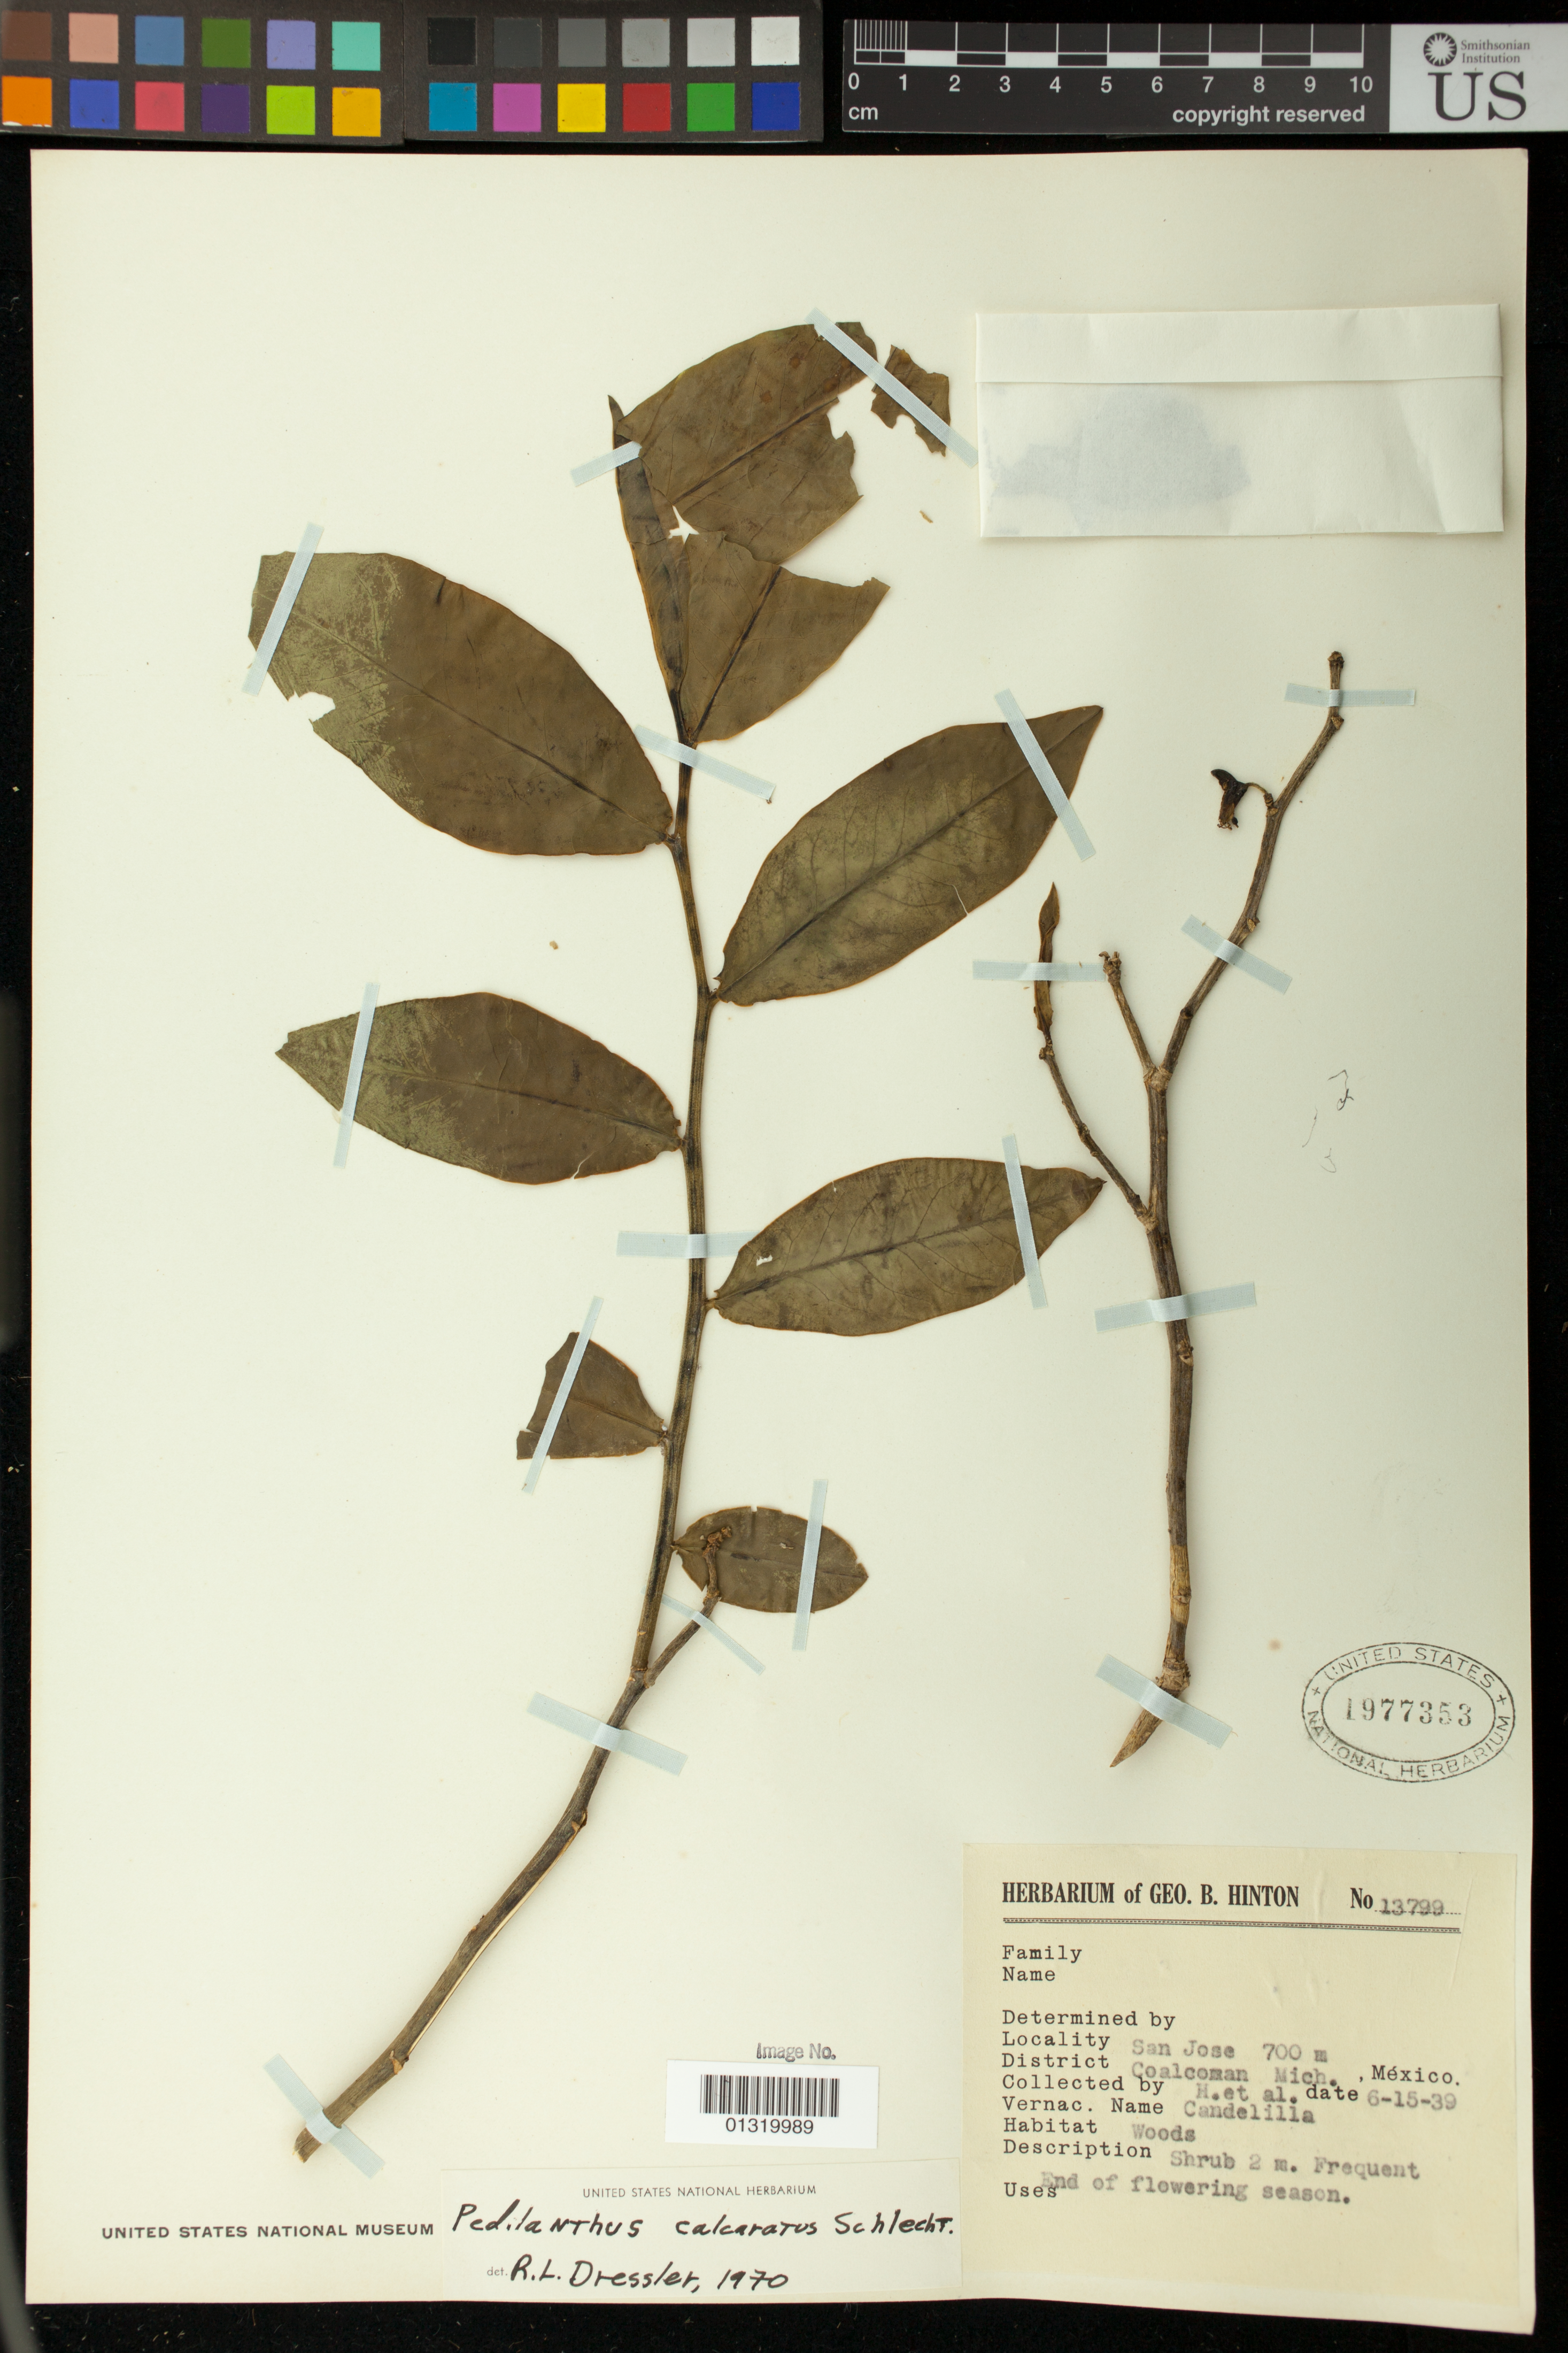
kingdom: Plantae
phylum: Tracheophyta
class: Magnoliopsida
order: Malpighiales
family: Euphorbiaceae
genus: Pedilanthus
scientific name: Pedilanthus calcaratus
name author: Schltdl.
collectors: G. B. Hinton & et al.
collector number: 13799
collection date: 1939-06-15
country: Mexico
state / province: Michoacán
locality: San Jose, Coalcomán Mich.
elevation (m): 700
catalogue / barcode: US 1977353